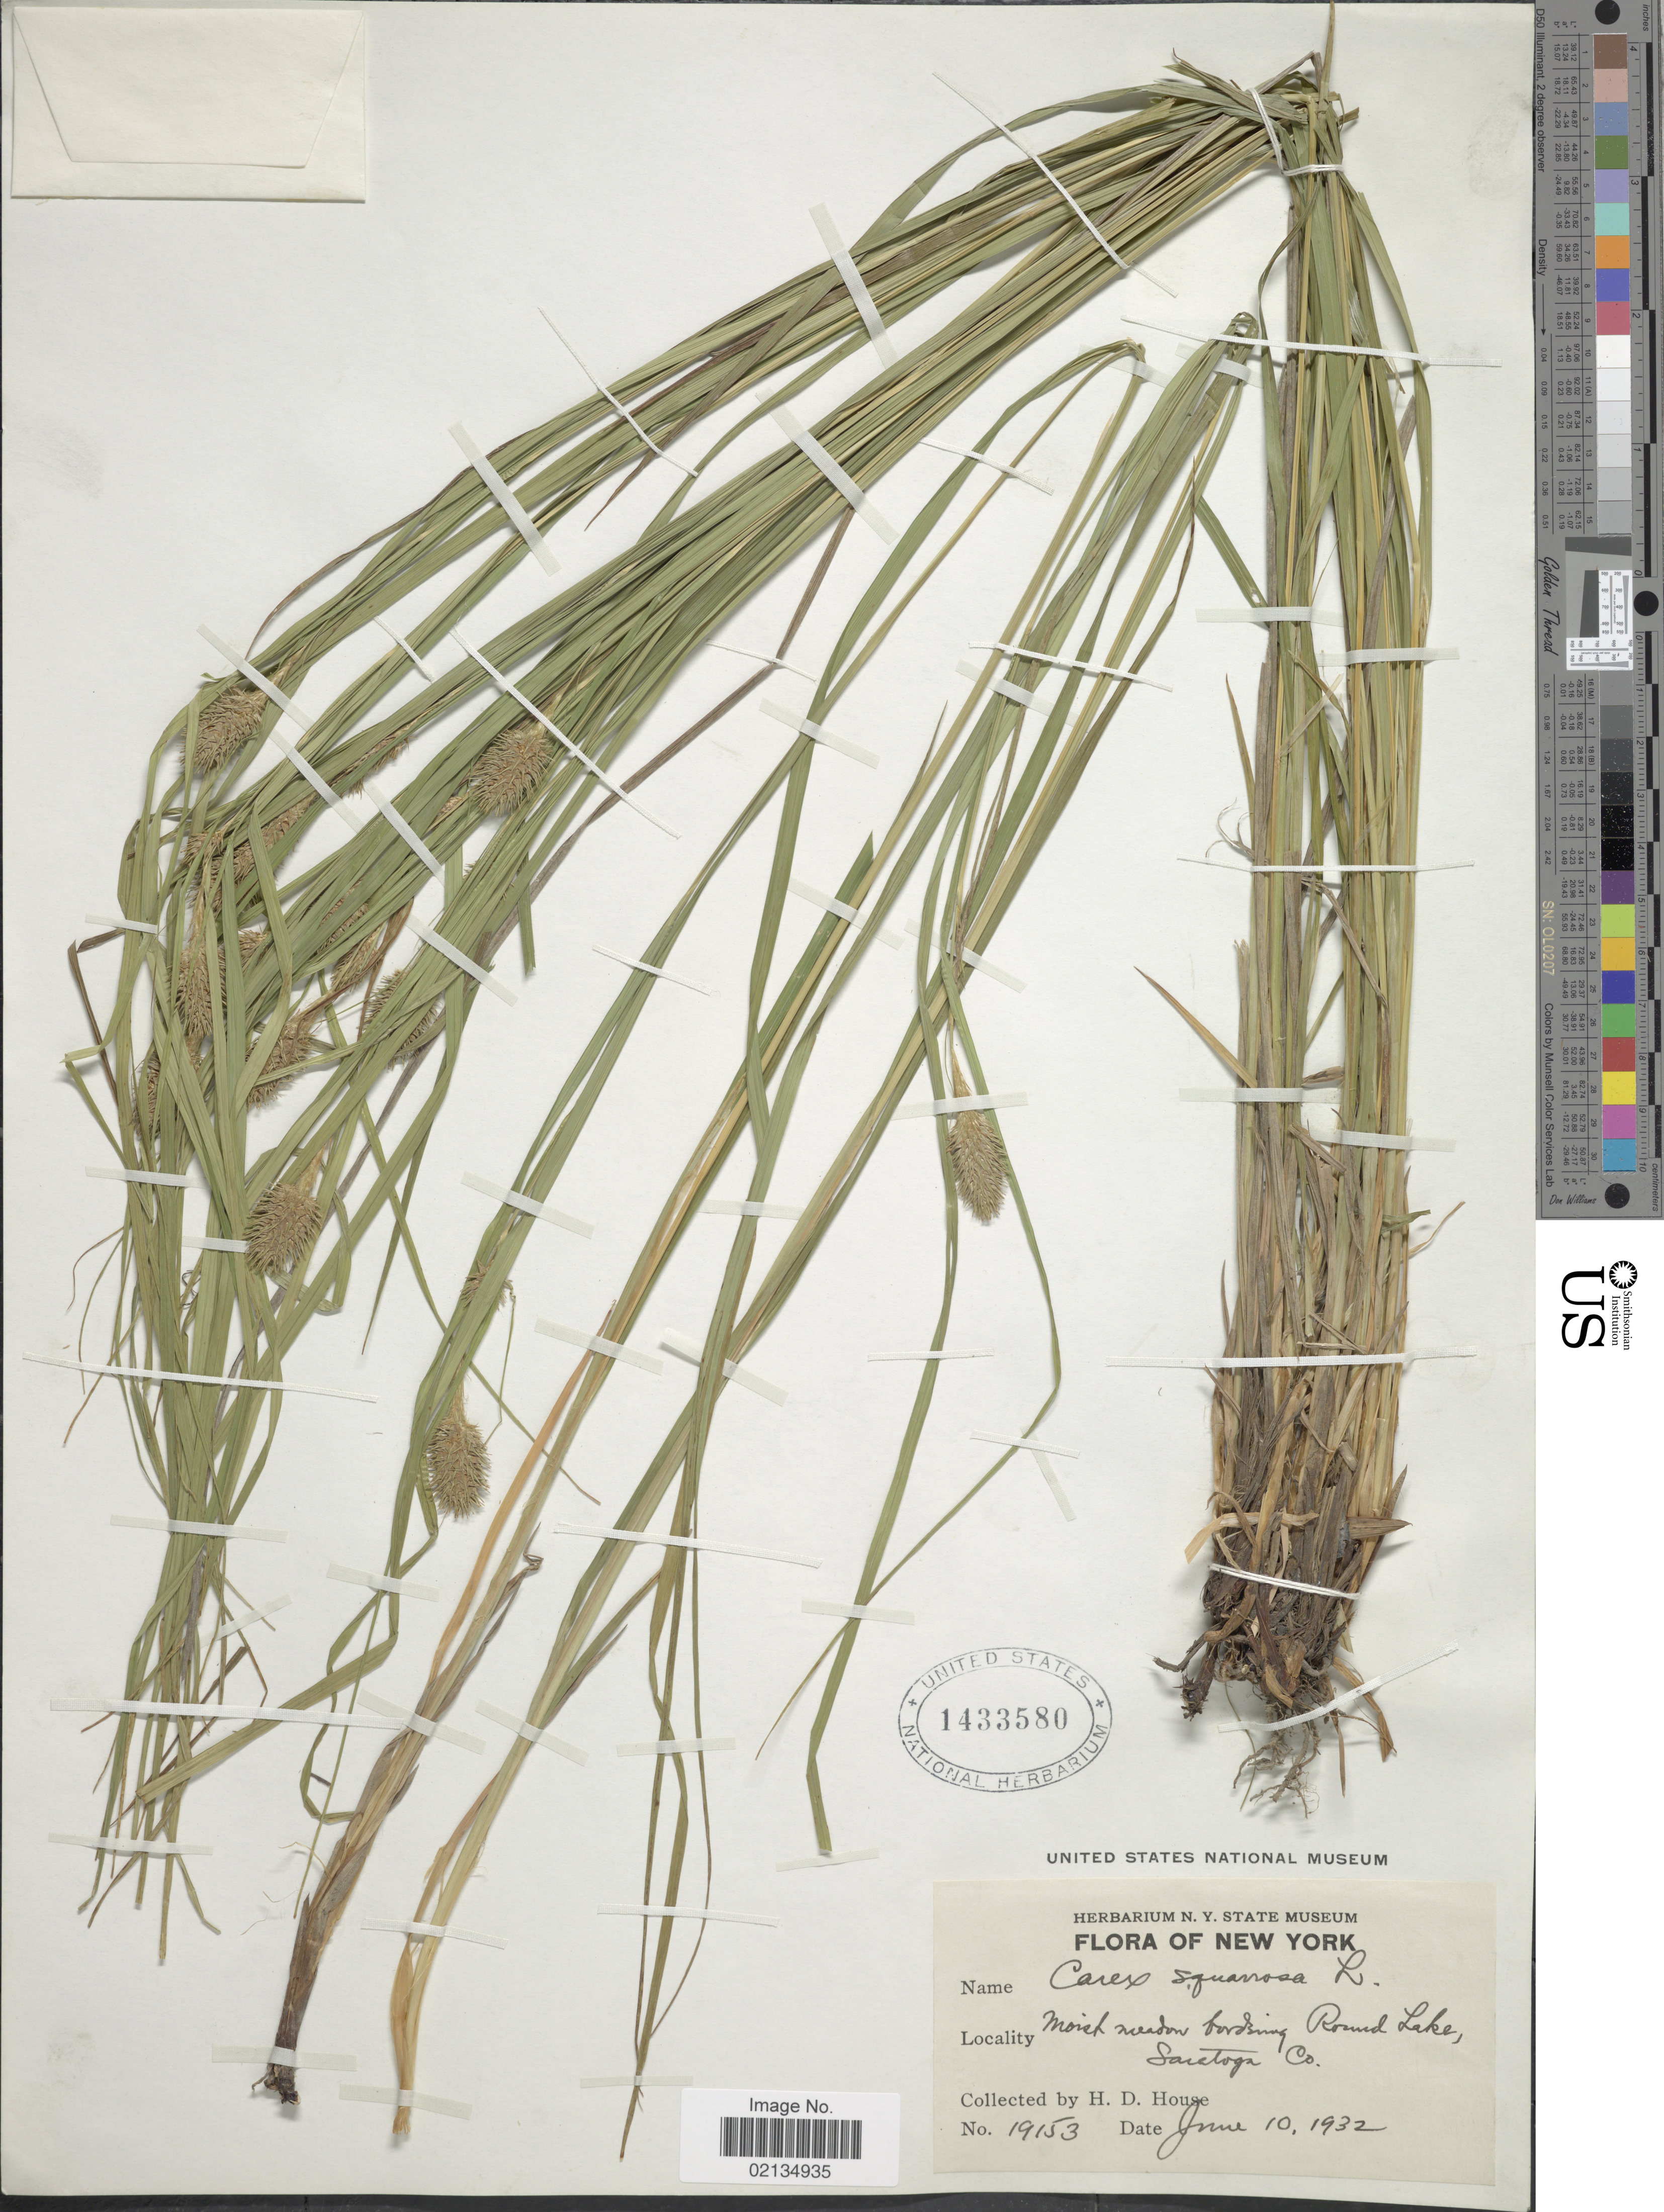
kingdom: Plantae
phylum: Tracheophyta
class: Liliopsida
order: Poales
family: Cyperaceae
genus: Carex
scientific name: Carex squarrosa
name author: L.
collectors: H. D. House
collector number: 19153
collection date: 1932-06-10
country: United States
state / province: New York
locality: New York, Mois meadow bordering Round Lake, Saratoga Co.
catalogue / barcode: US 1433580